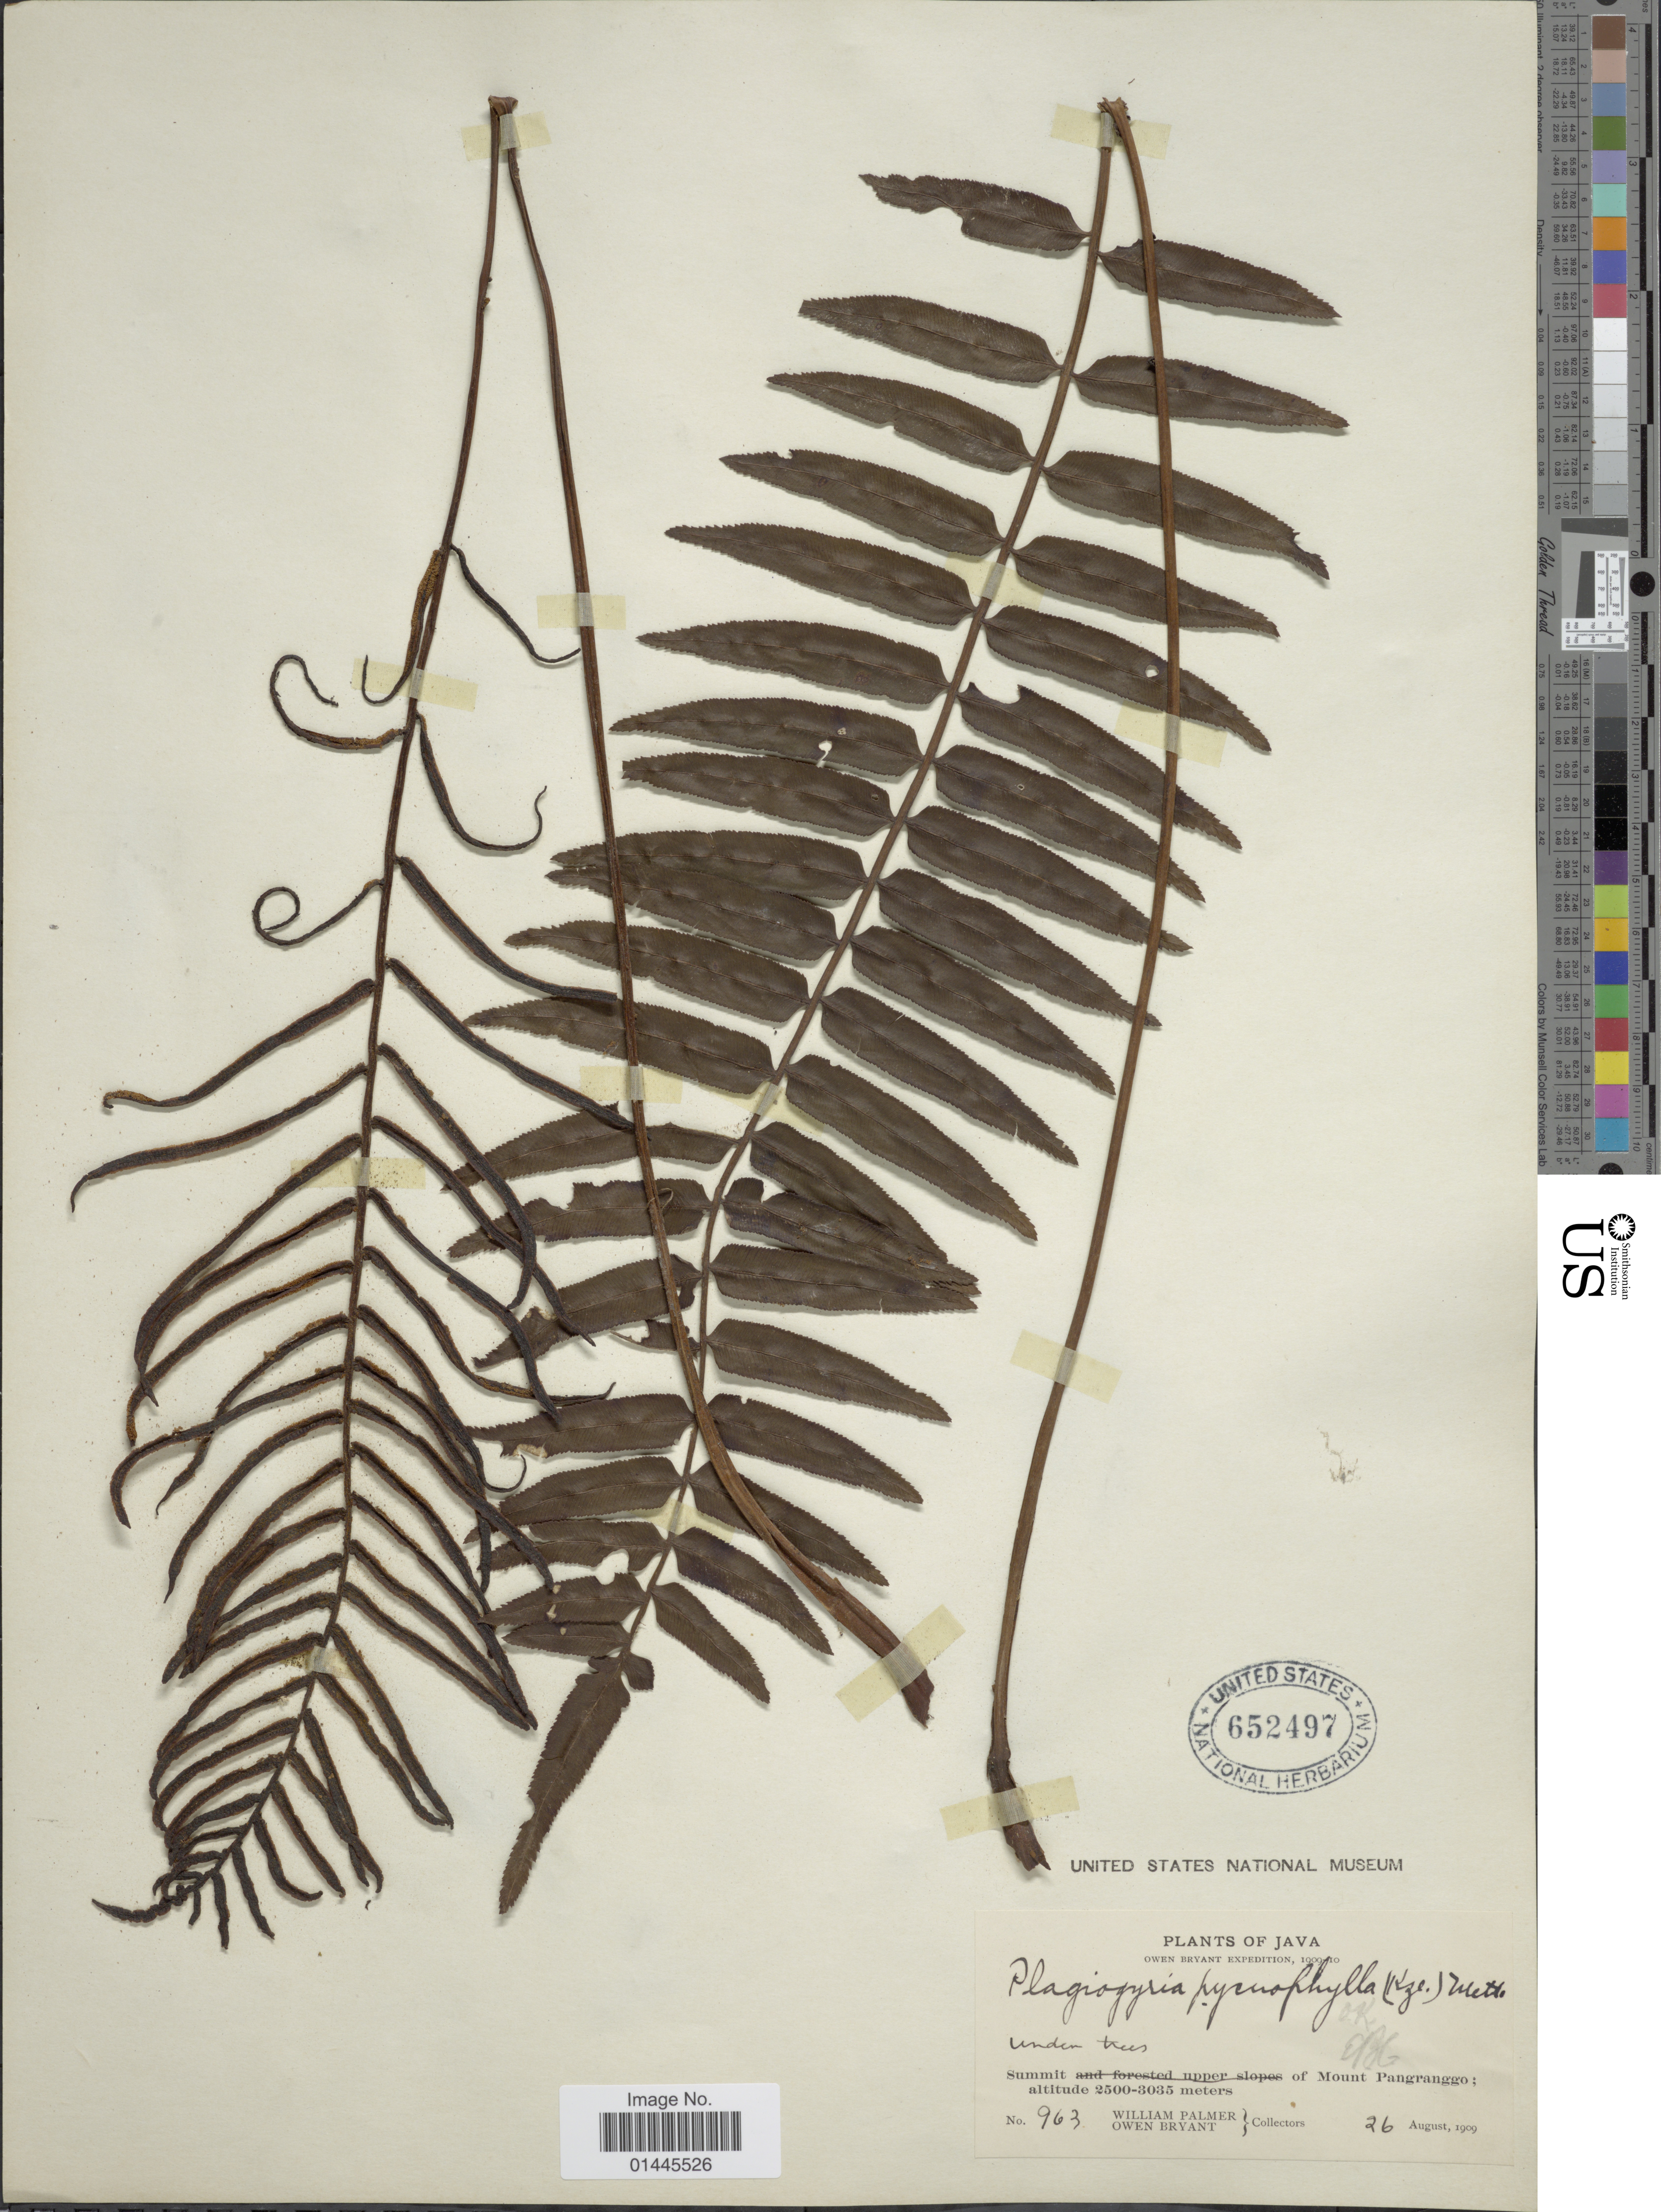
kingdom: Plantae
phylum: Tracheophyta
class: Polypodiopsida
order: Cyatheales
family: Plagiogyriaceae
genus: Plagiogyria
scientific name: Plagiogyria pycnophylla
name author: (Kunze) Mett.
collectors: W. Palmer & O. Bryant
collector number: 963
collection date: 1909-08-26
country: Indonesia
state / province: Java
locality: Summit of Mount Pangranggo.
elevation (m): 2500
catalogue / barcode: US 652497